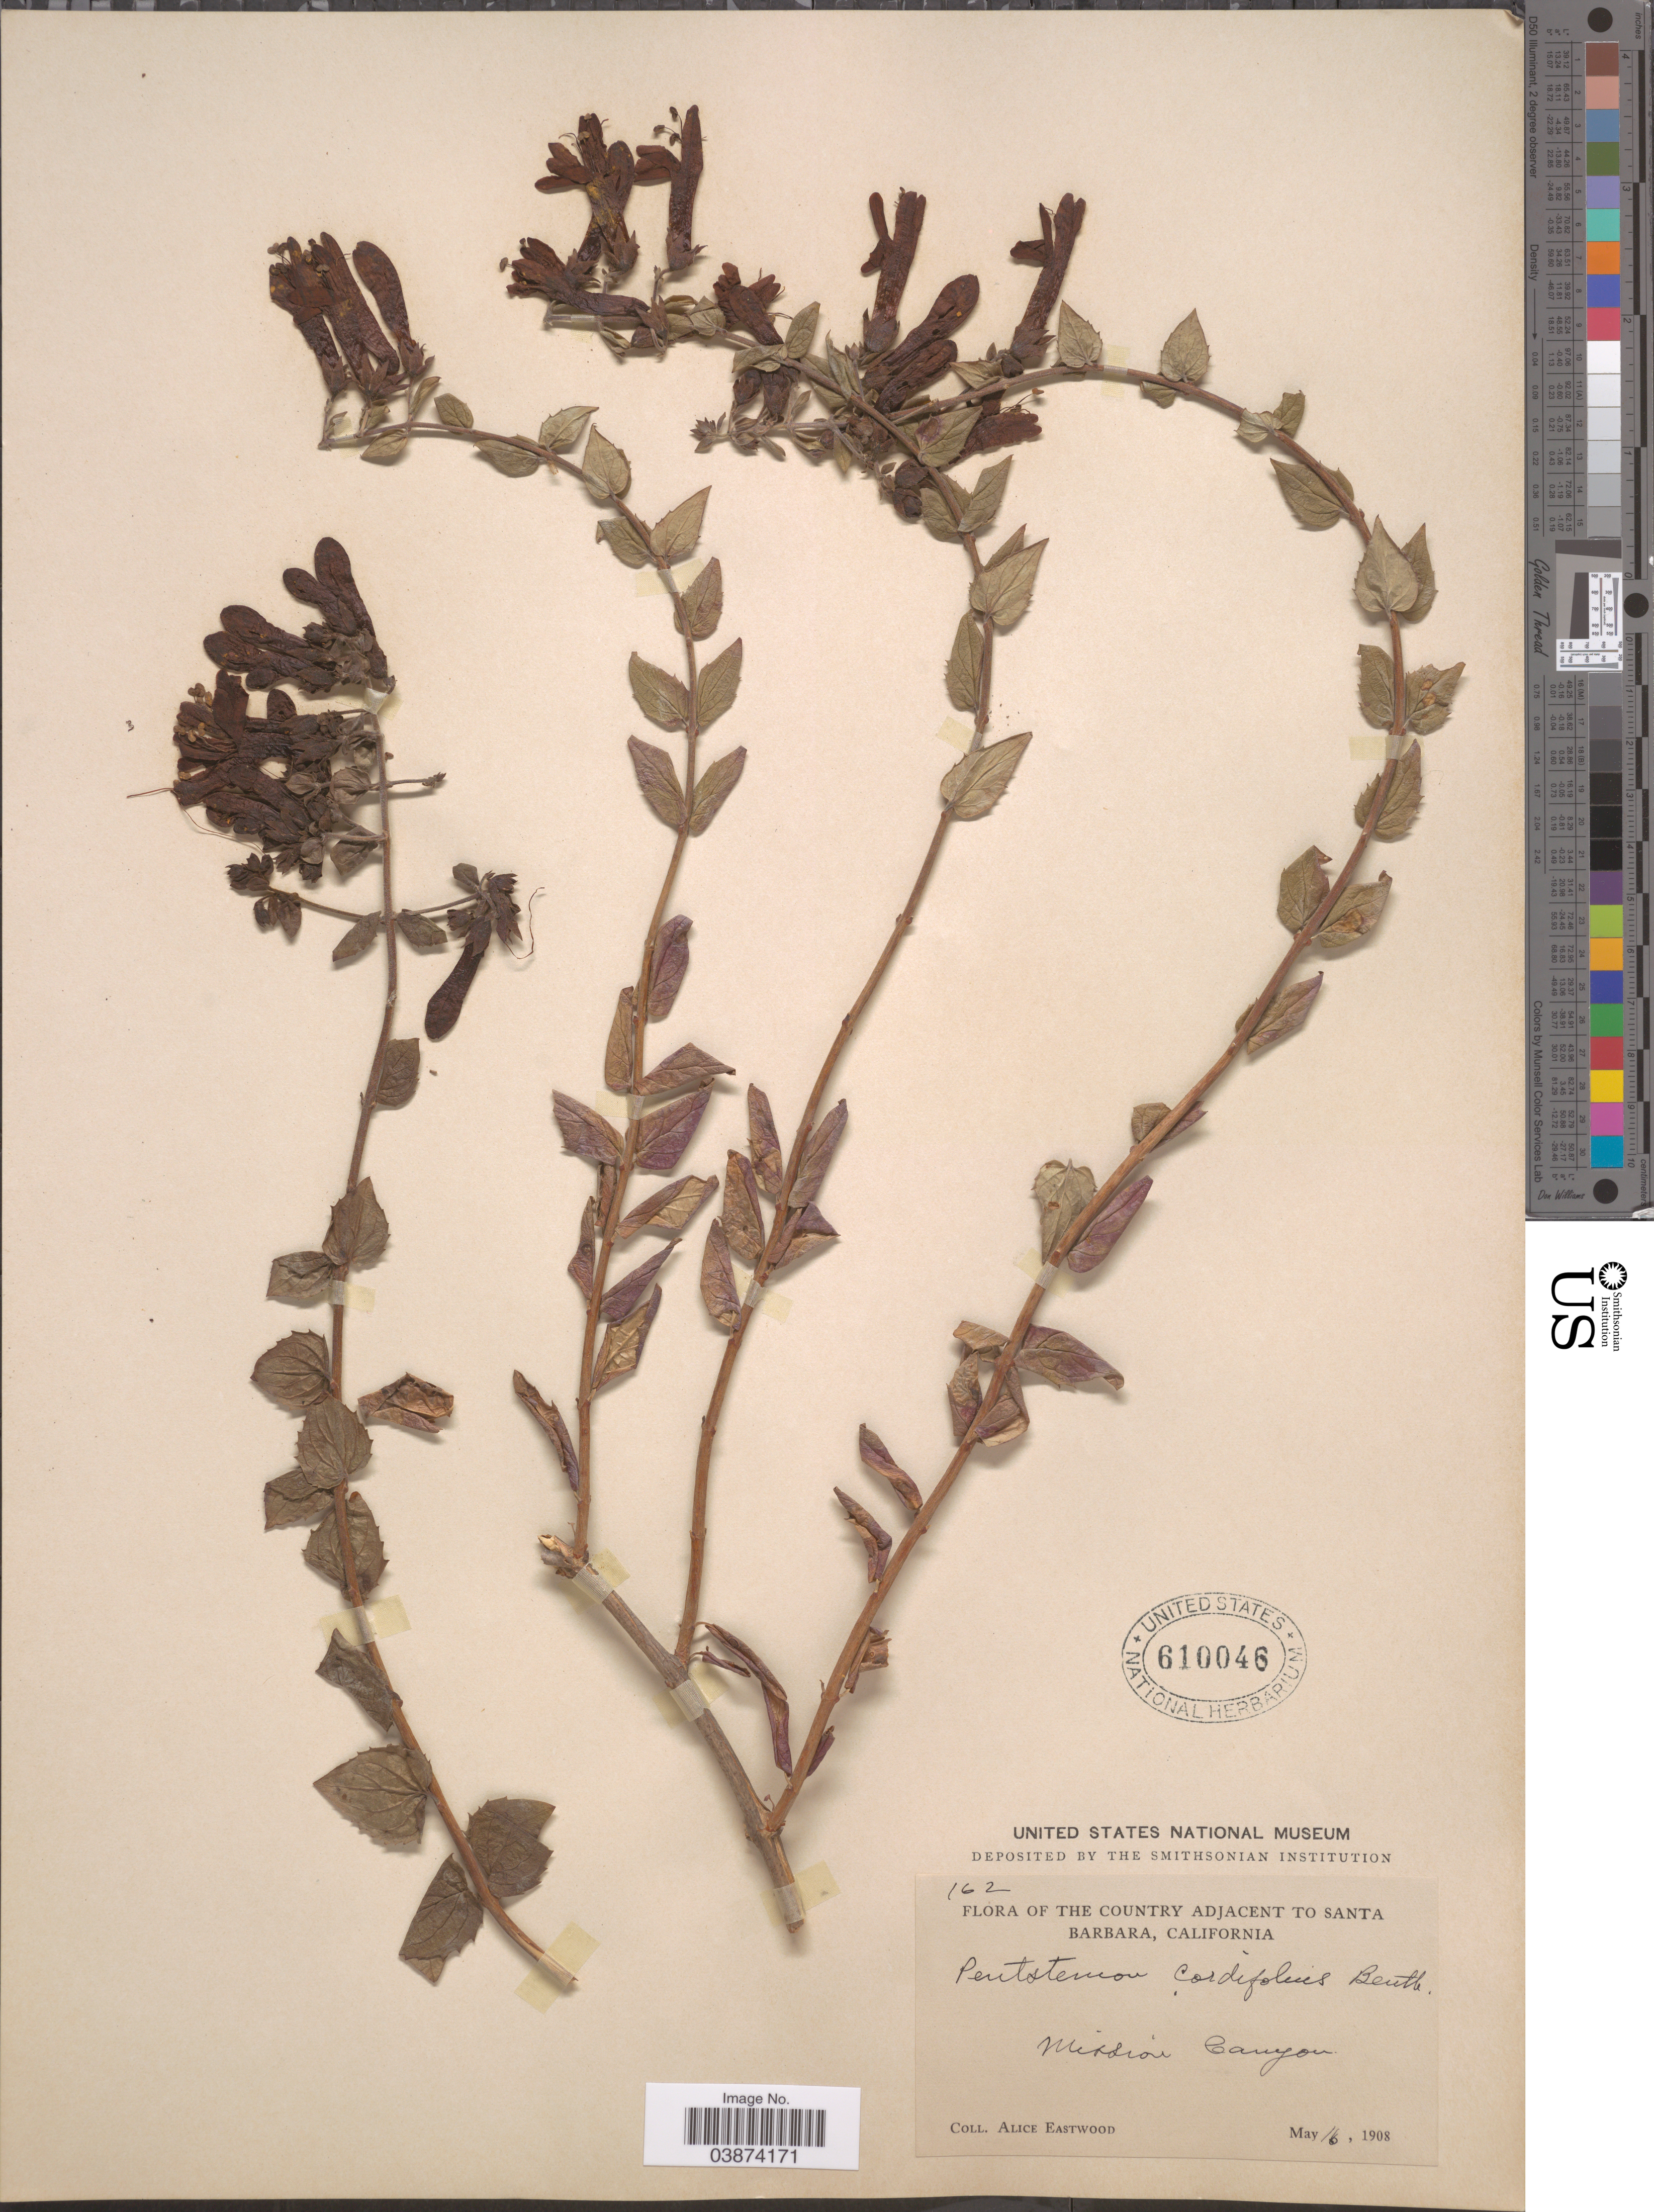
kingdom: Plantae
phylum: Tracheophyta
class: Magnoliopsida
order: Lamiales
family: Plantaginaceae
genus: Penstemon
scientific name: Penstemon cordifolius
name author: Benth.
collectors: A. Eastwood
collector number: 162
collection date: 1908-05-16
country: United States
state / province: California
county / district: Santa Barbara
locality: Country adjacent to Santa Barbara. MIssion Canyon.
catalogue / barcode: US 610046